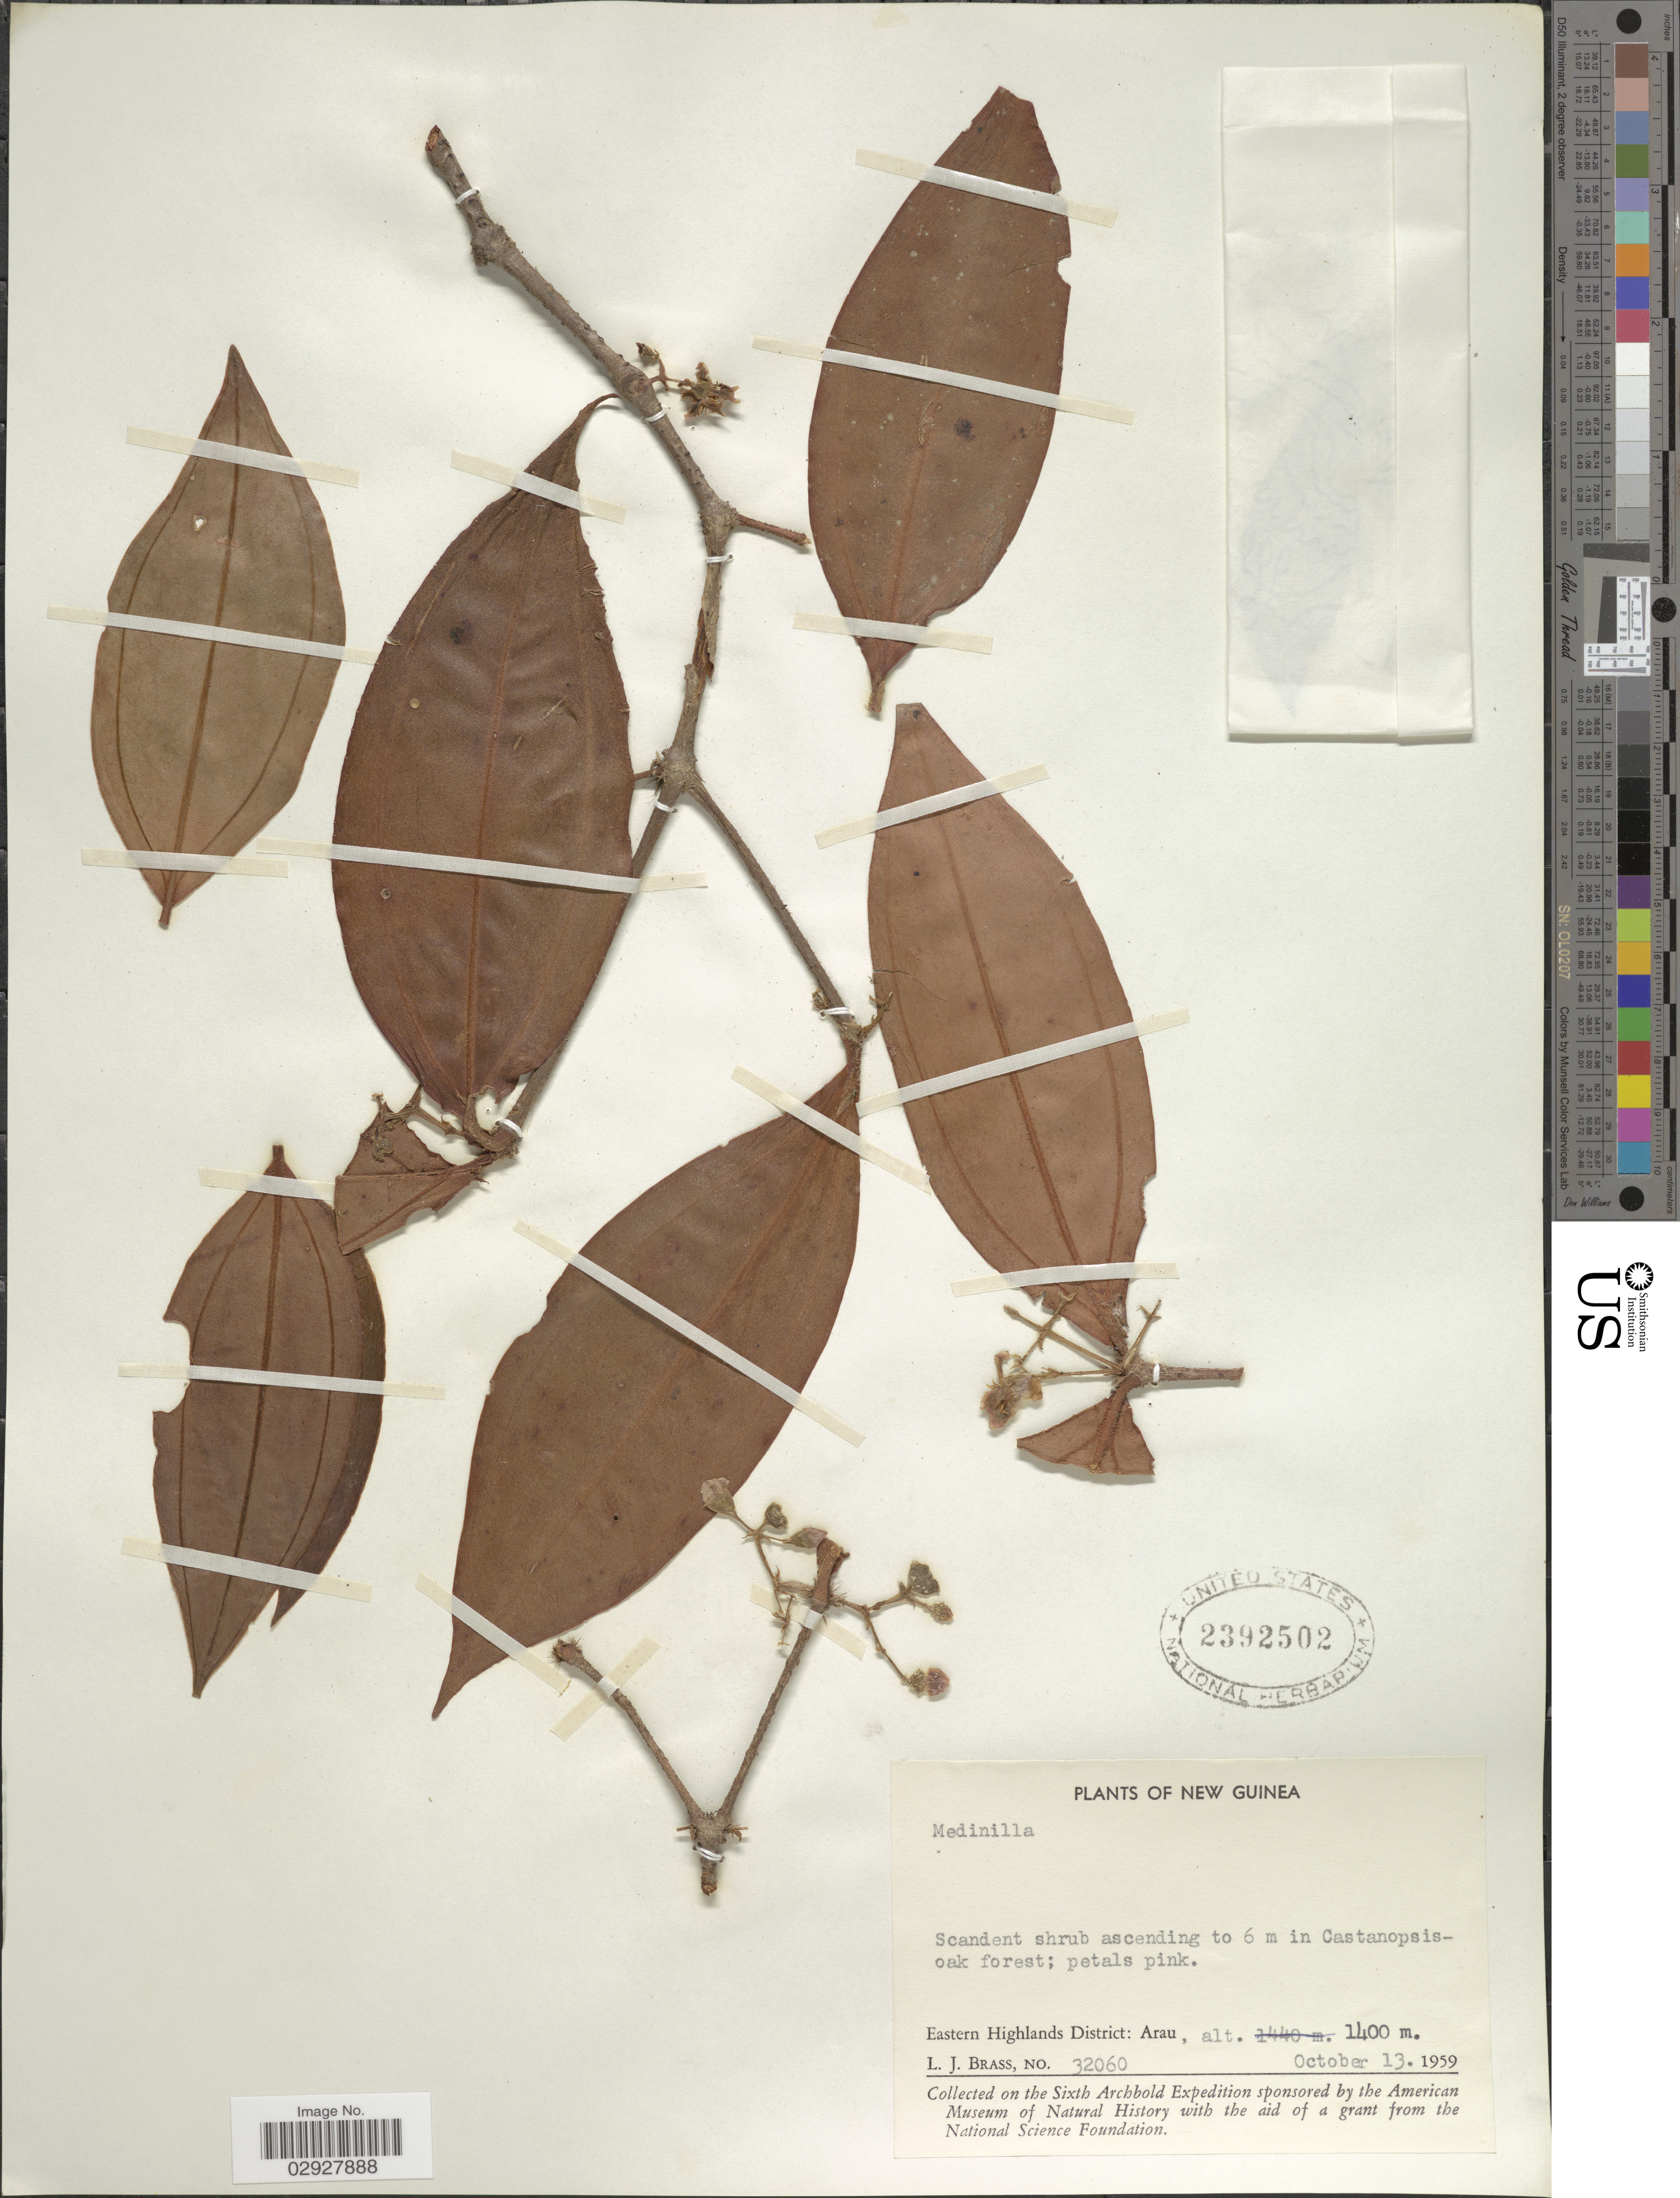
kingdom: Plantae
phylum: Tracheophyta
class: Magnoliopsida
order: Myrtales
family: Melastomataceae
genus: Medinilla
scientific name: Medinilla sp.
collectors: L. J. Brass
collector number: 32060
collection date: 1959-10-13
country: Papua New Guinea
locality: New Guinea, Eastern Highlands District: Arau.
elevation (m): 1400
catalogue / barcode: US 2392502